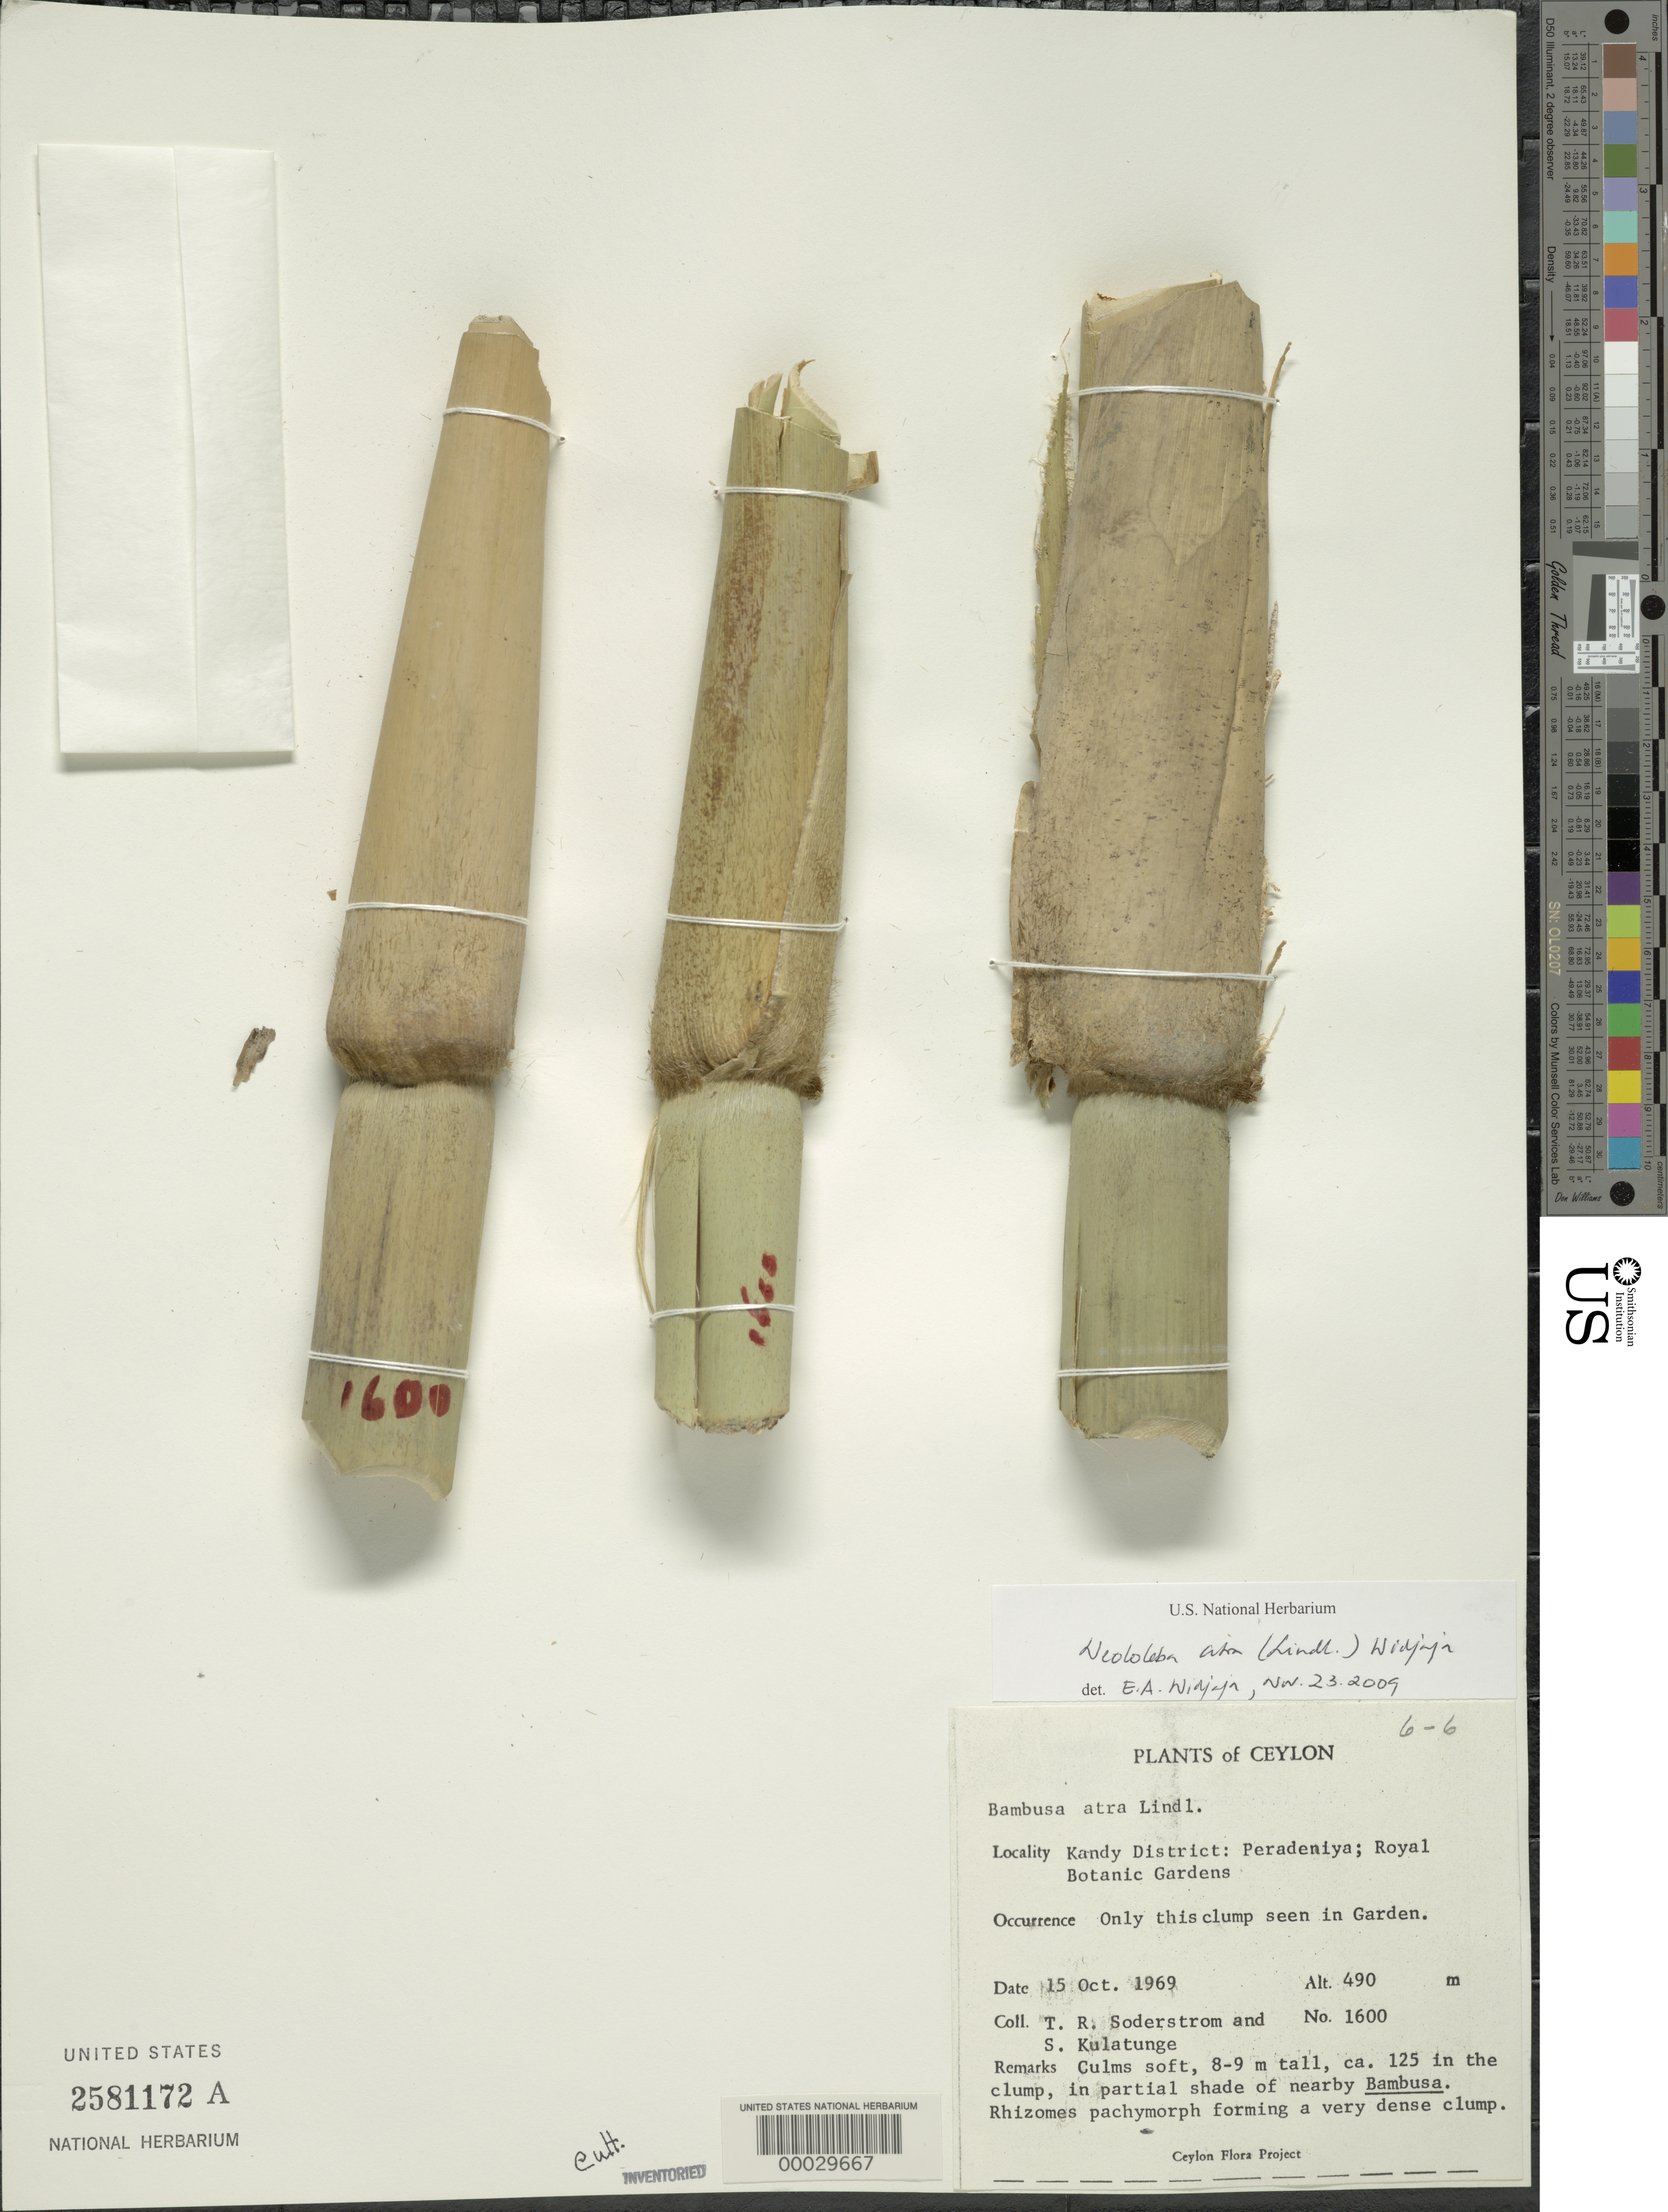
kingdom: Plantae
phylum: Tracheophyta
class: Liliopsida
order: Poales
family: Poaceae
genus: Neololeba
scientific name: Neololeba atra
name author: (Lindl.) Widjaja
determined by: Widjaja, E. A.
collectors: T. R. Soderstrom & S. Kulatunge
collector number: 1600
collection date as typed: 15 Oct 1969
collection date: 1969-10-15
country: Sri Lanka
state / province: Central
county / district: Kandy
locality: Peradeniya, Royal Botanical Garden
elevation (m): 490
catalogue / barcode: US 2581172A